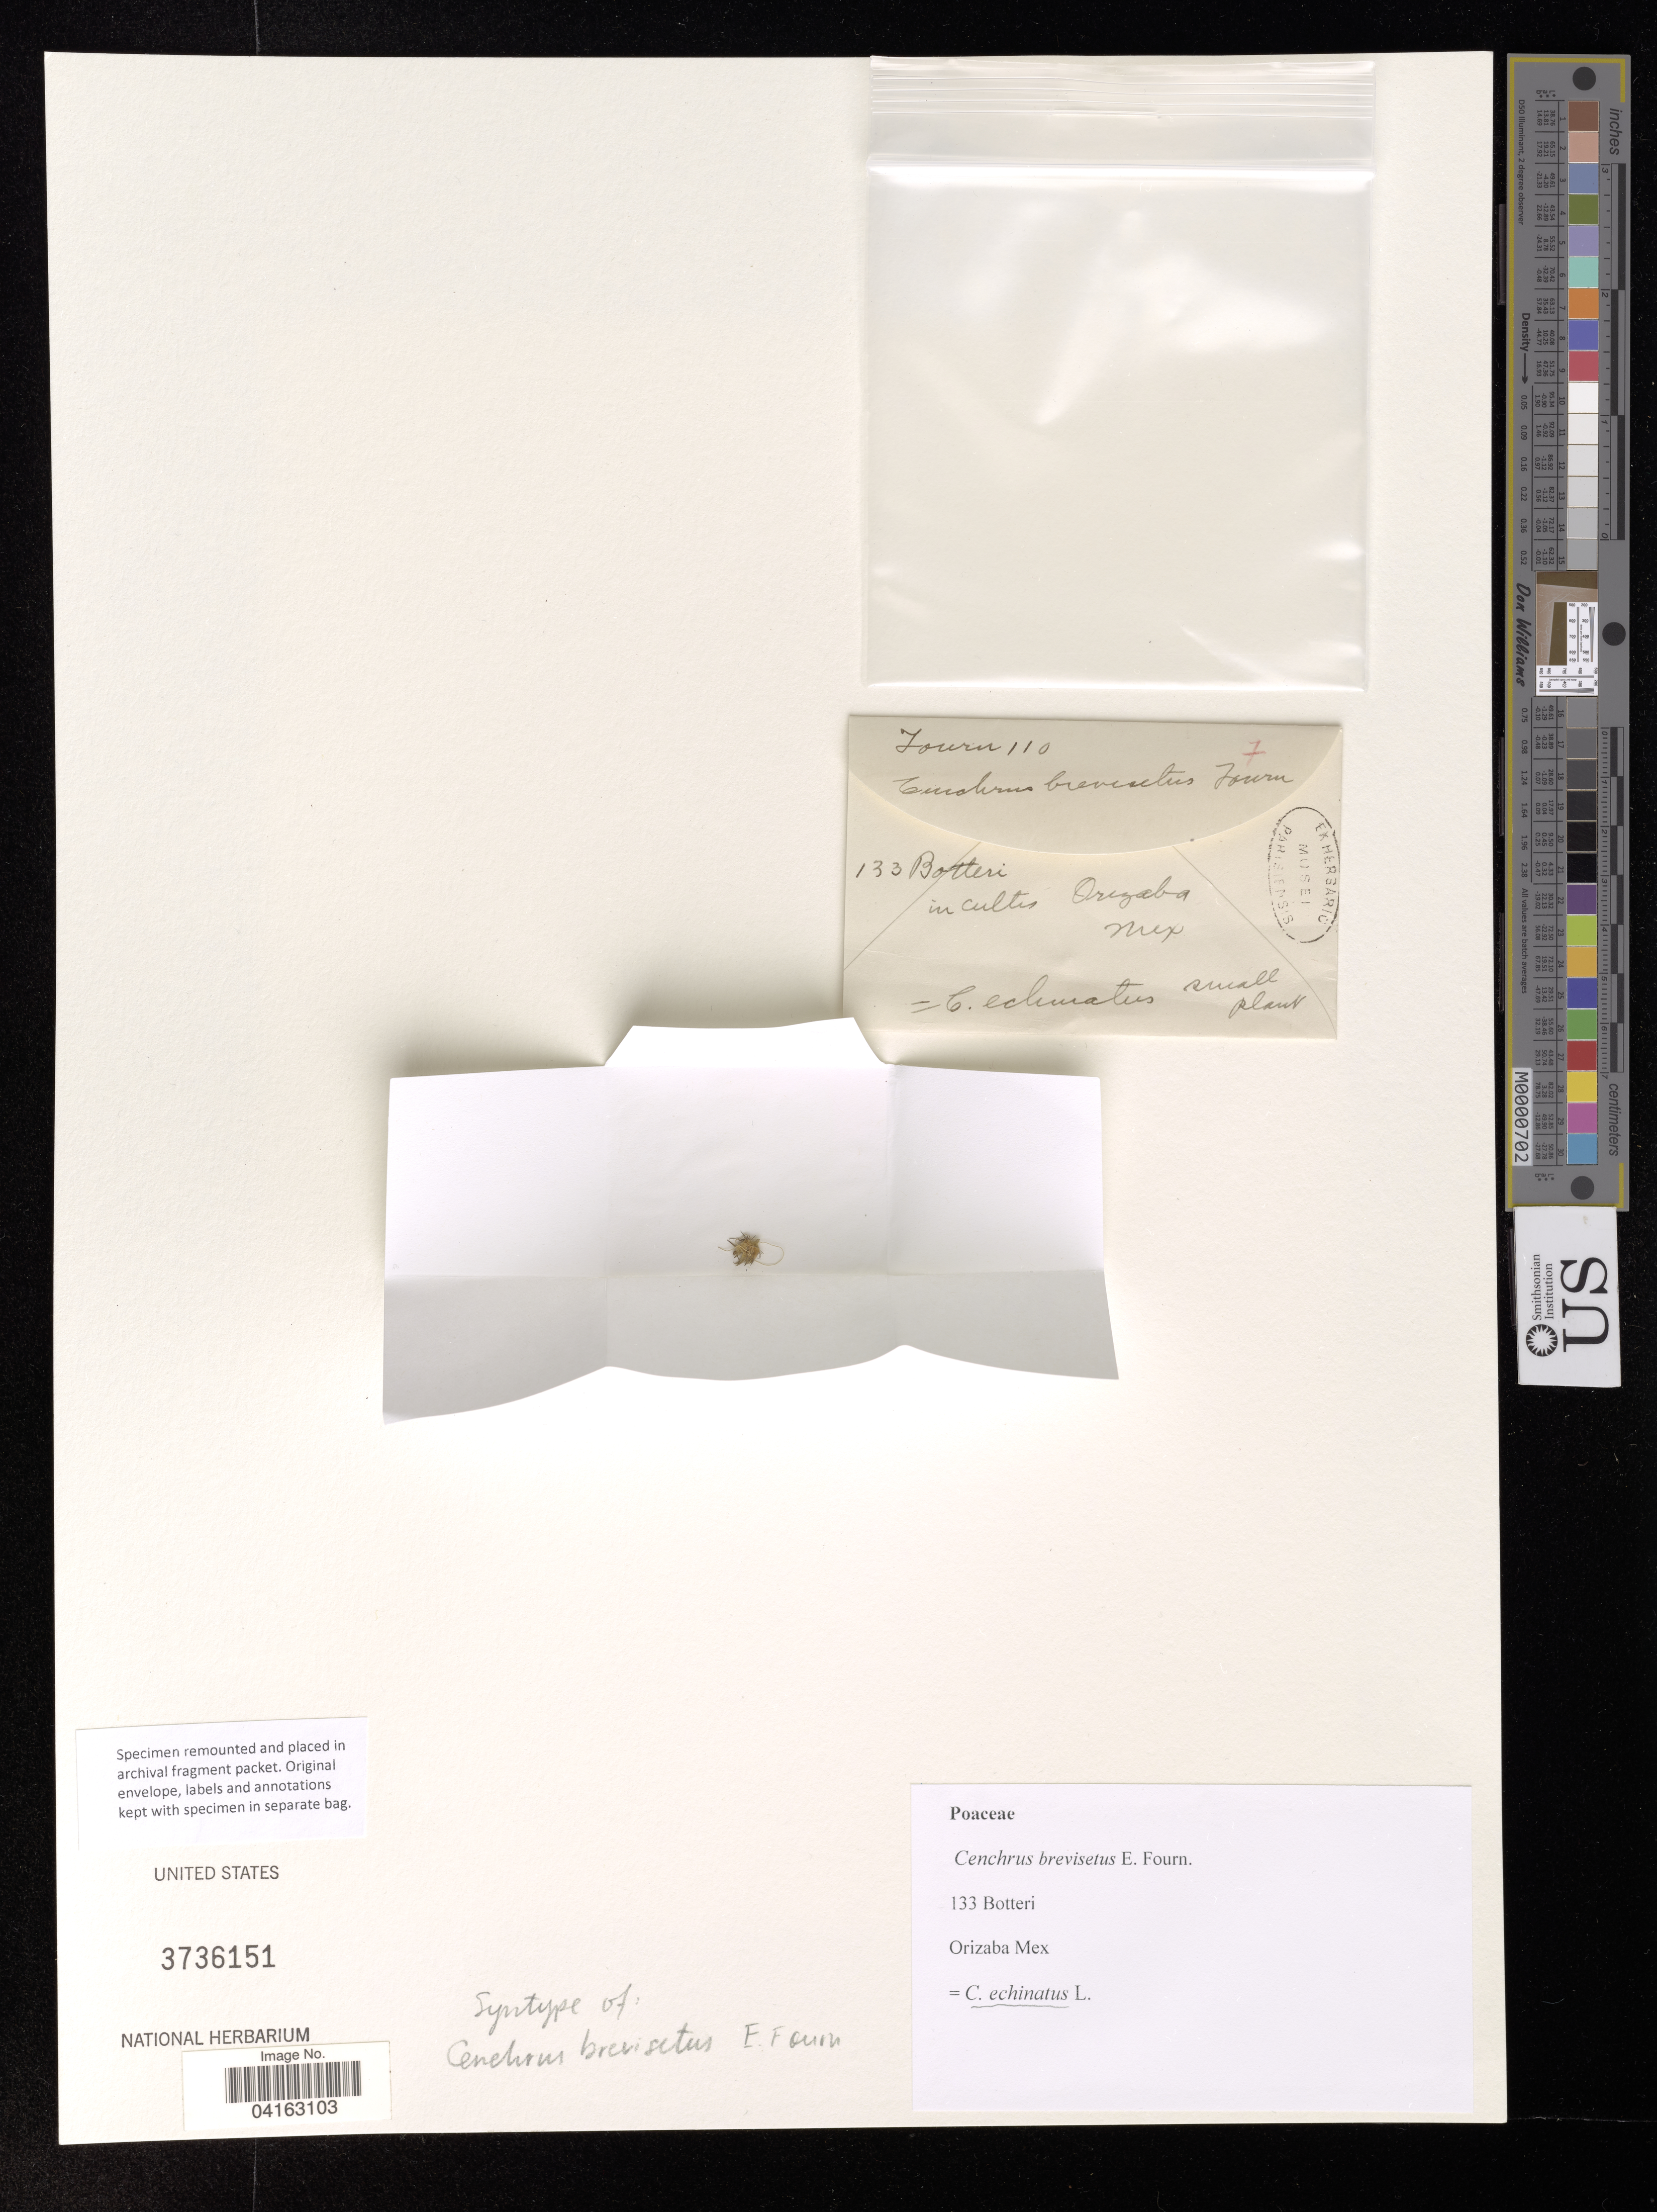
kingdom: Plantae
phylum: Tracheophyta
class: Liliopsida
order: Poales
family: Poaceae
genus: Cenchrus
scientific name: Cenchrus brevisetus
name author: E. Fourn.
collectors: -. Botteri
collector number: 133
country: Mexico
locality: In cultis Orezaba.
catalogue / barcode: US 3736151